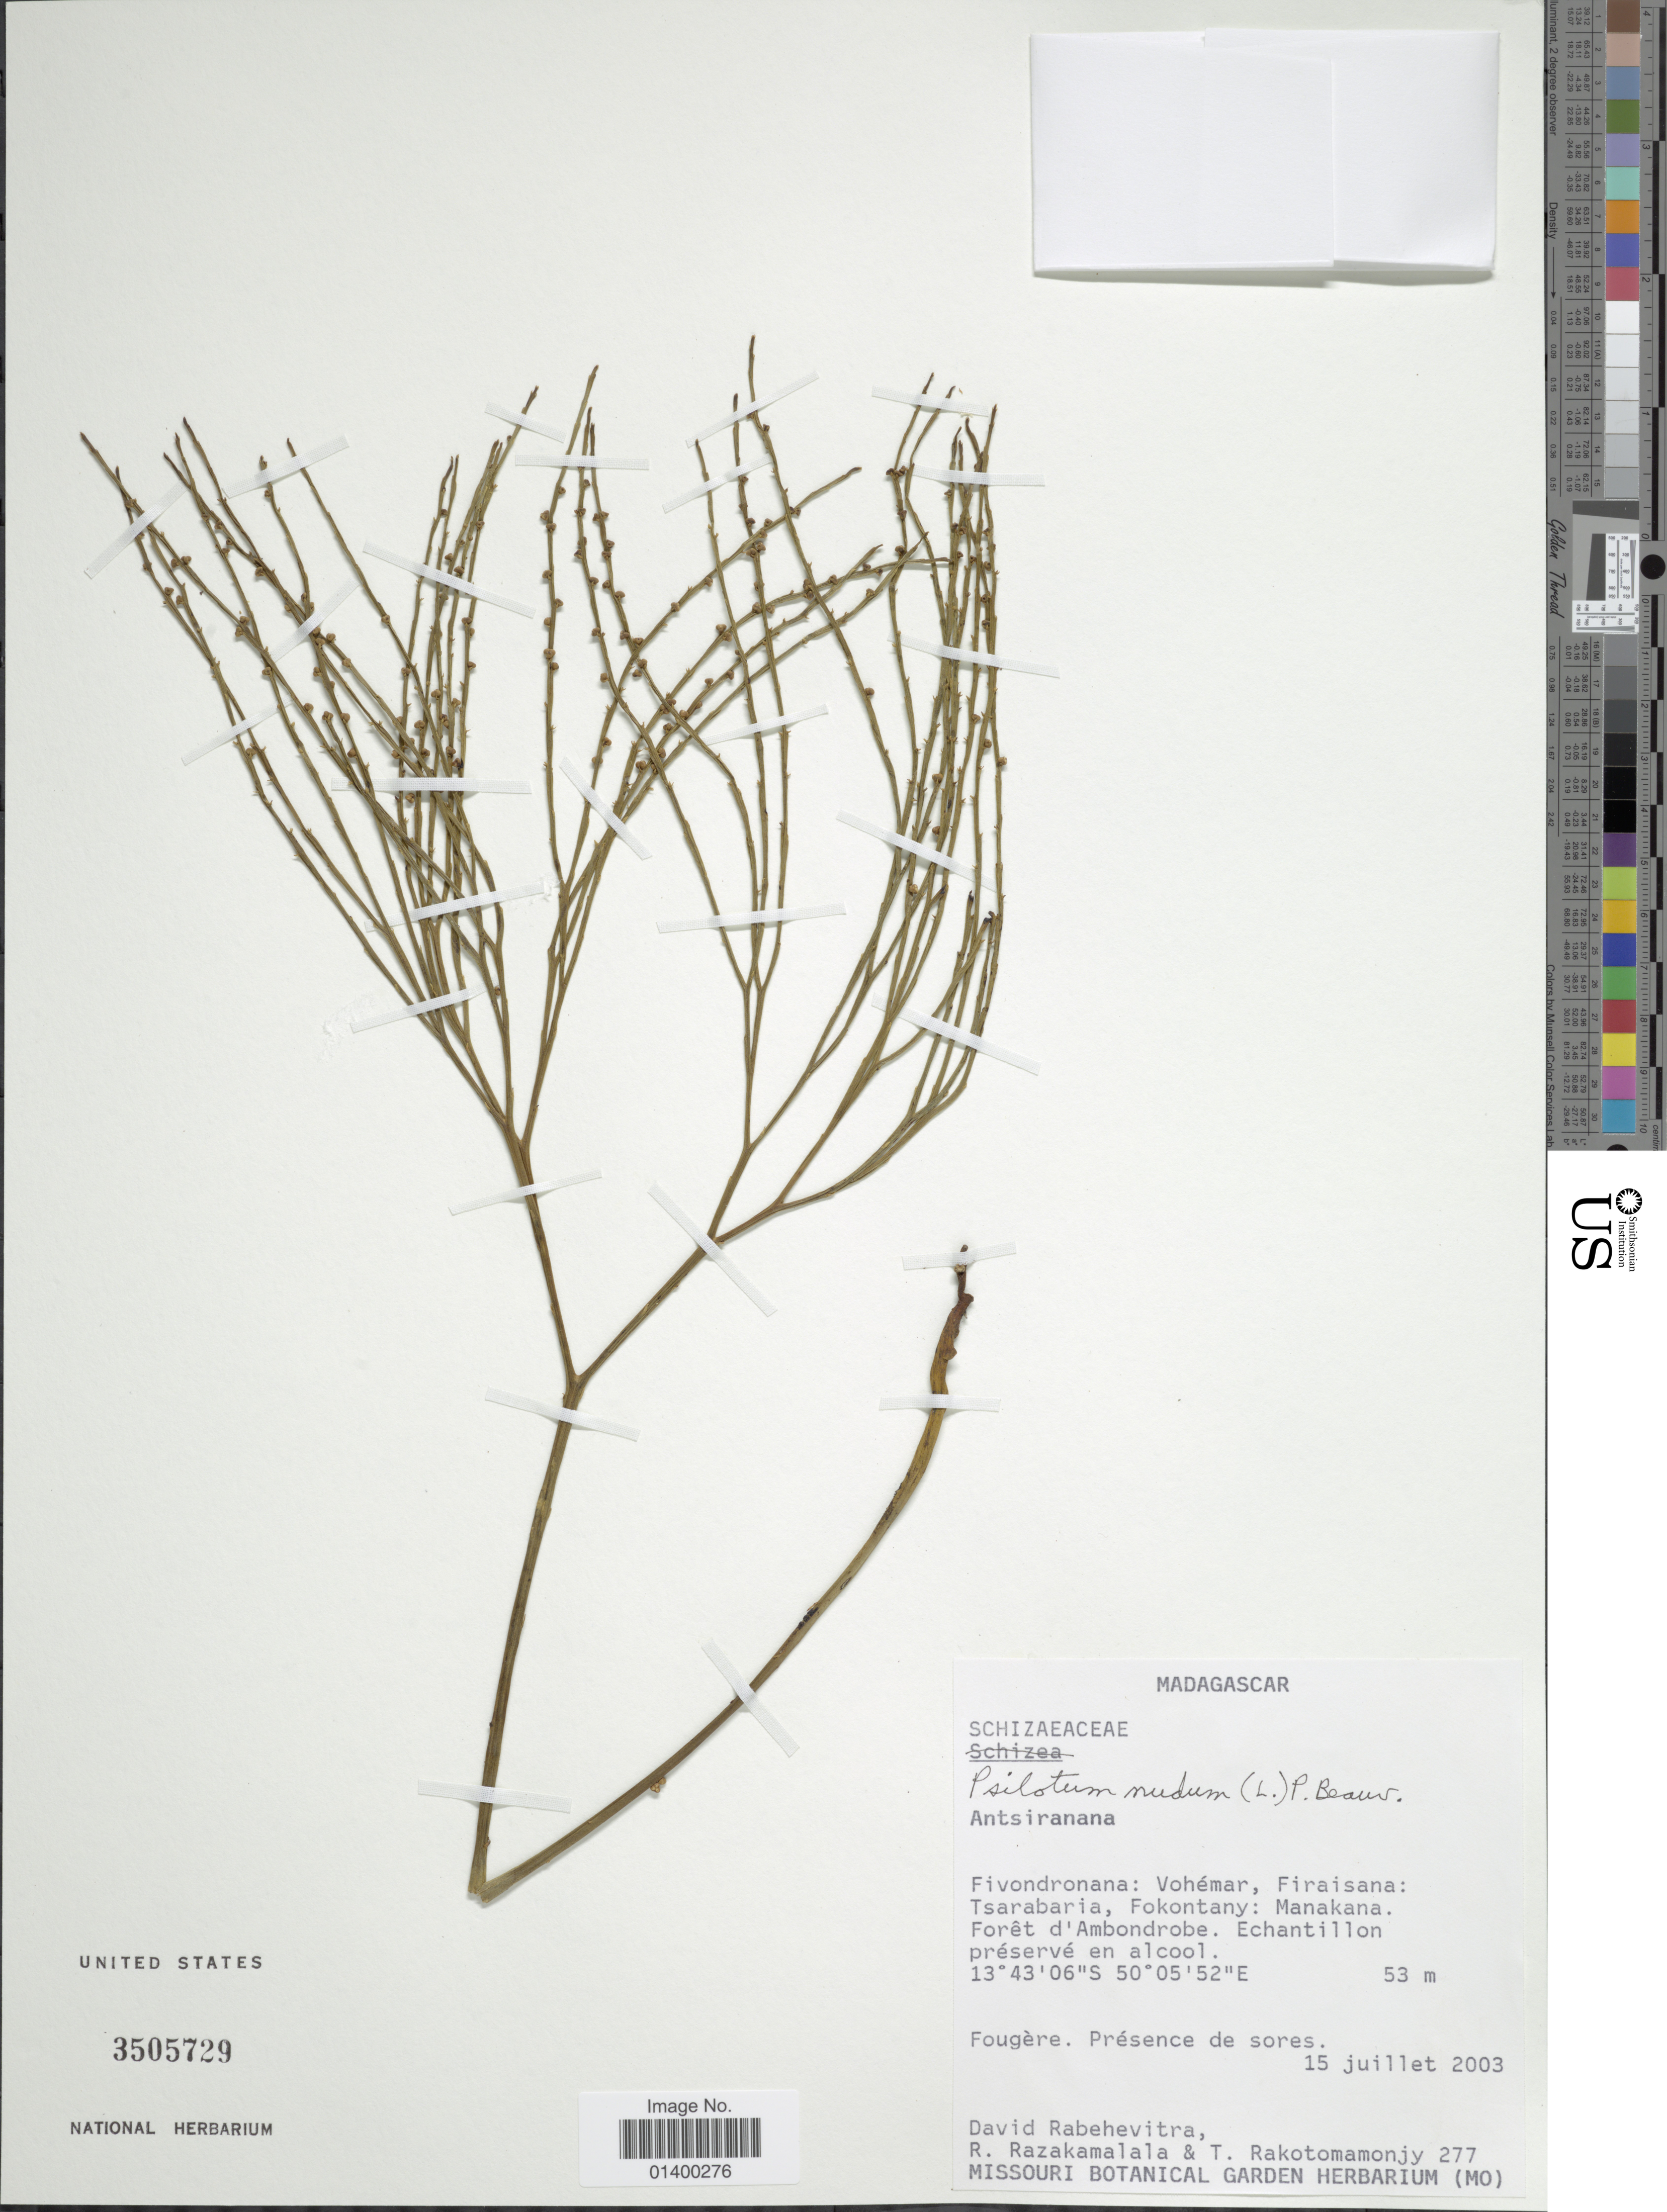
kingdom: Plantae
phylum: Tracheophyta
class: Polypodiopsida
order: Psilotales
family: Psilotaceae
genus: Psilotum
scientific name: Psilotum nudum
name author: (L.) P. Beauv.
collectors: D. Rabehevitra, R. Razakamalala & T. Rakotomamonjy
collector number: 277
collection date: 2003-07-15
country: Madagascar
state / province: Sava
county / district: Vohémar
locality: Fivondronana: Vohmár, Firaisana: Tsarabaria, Fokontany: Manakana, foret d'Ambondrobe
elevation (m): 53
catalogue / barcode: US 3505729